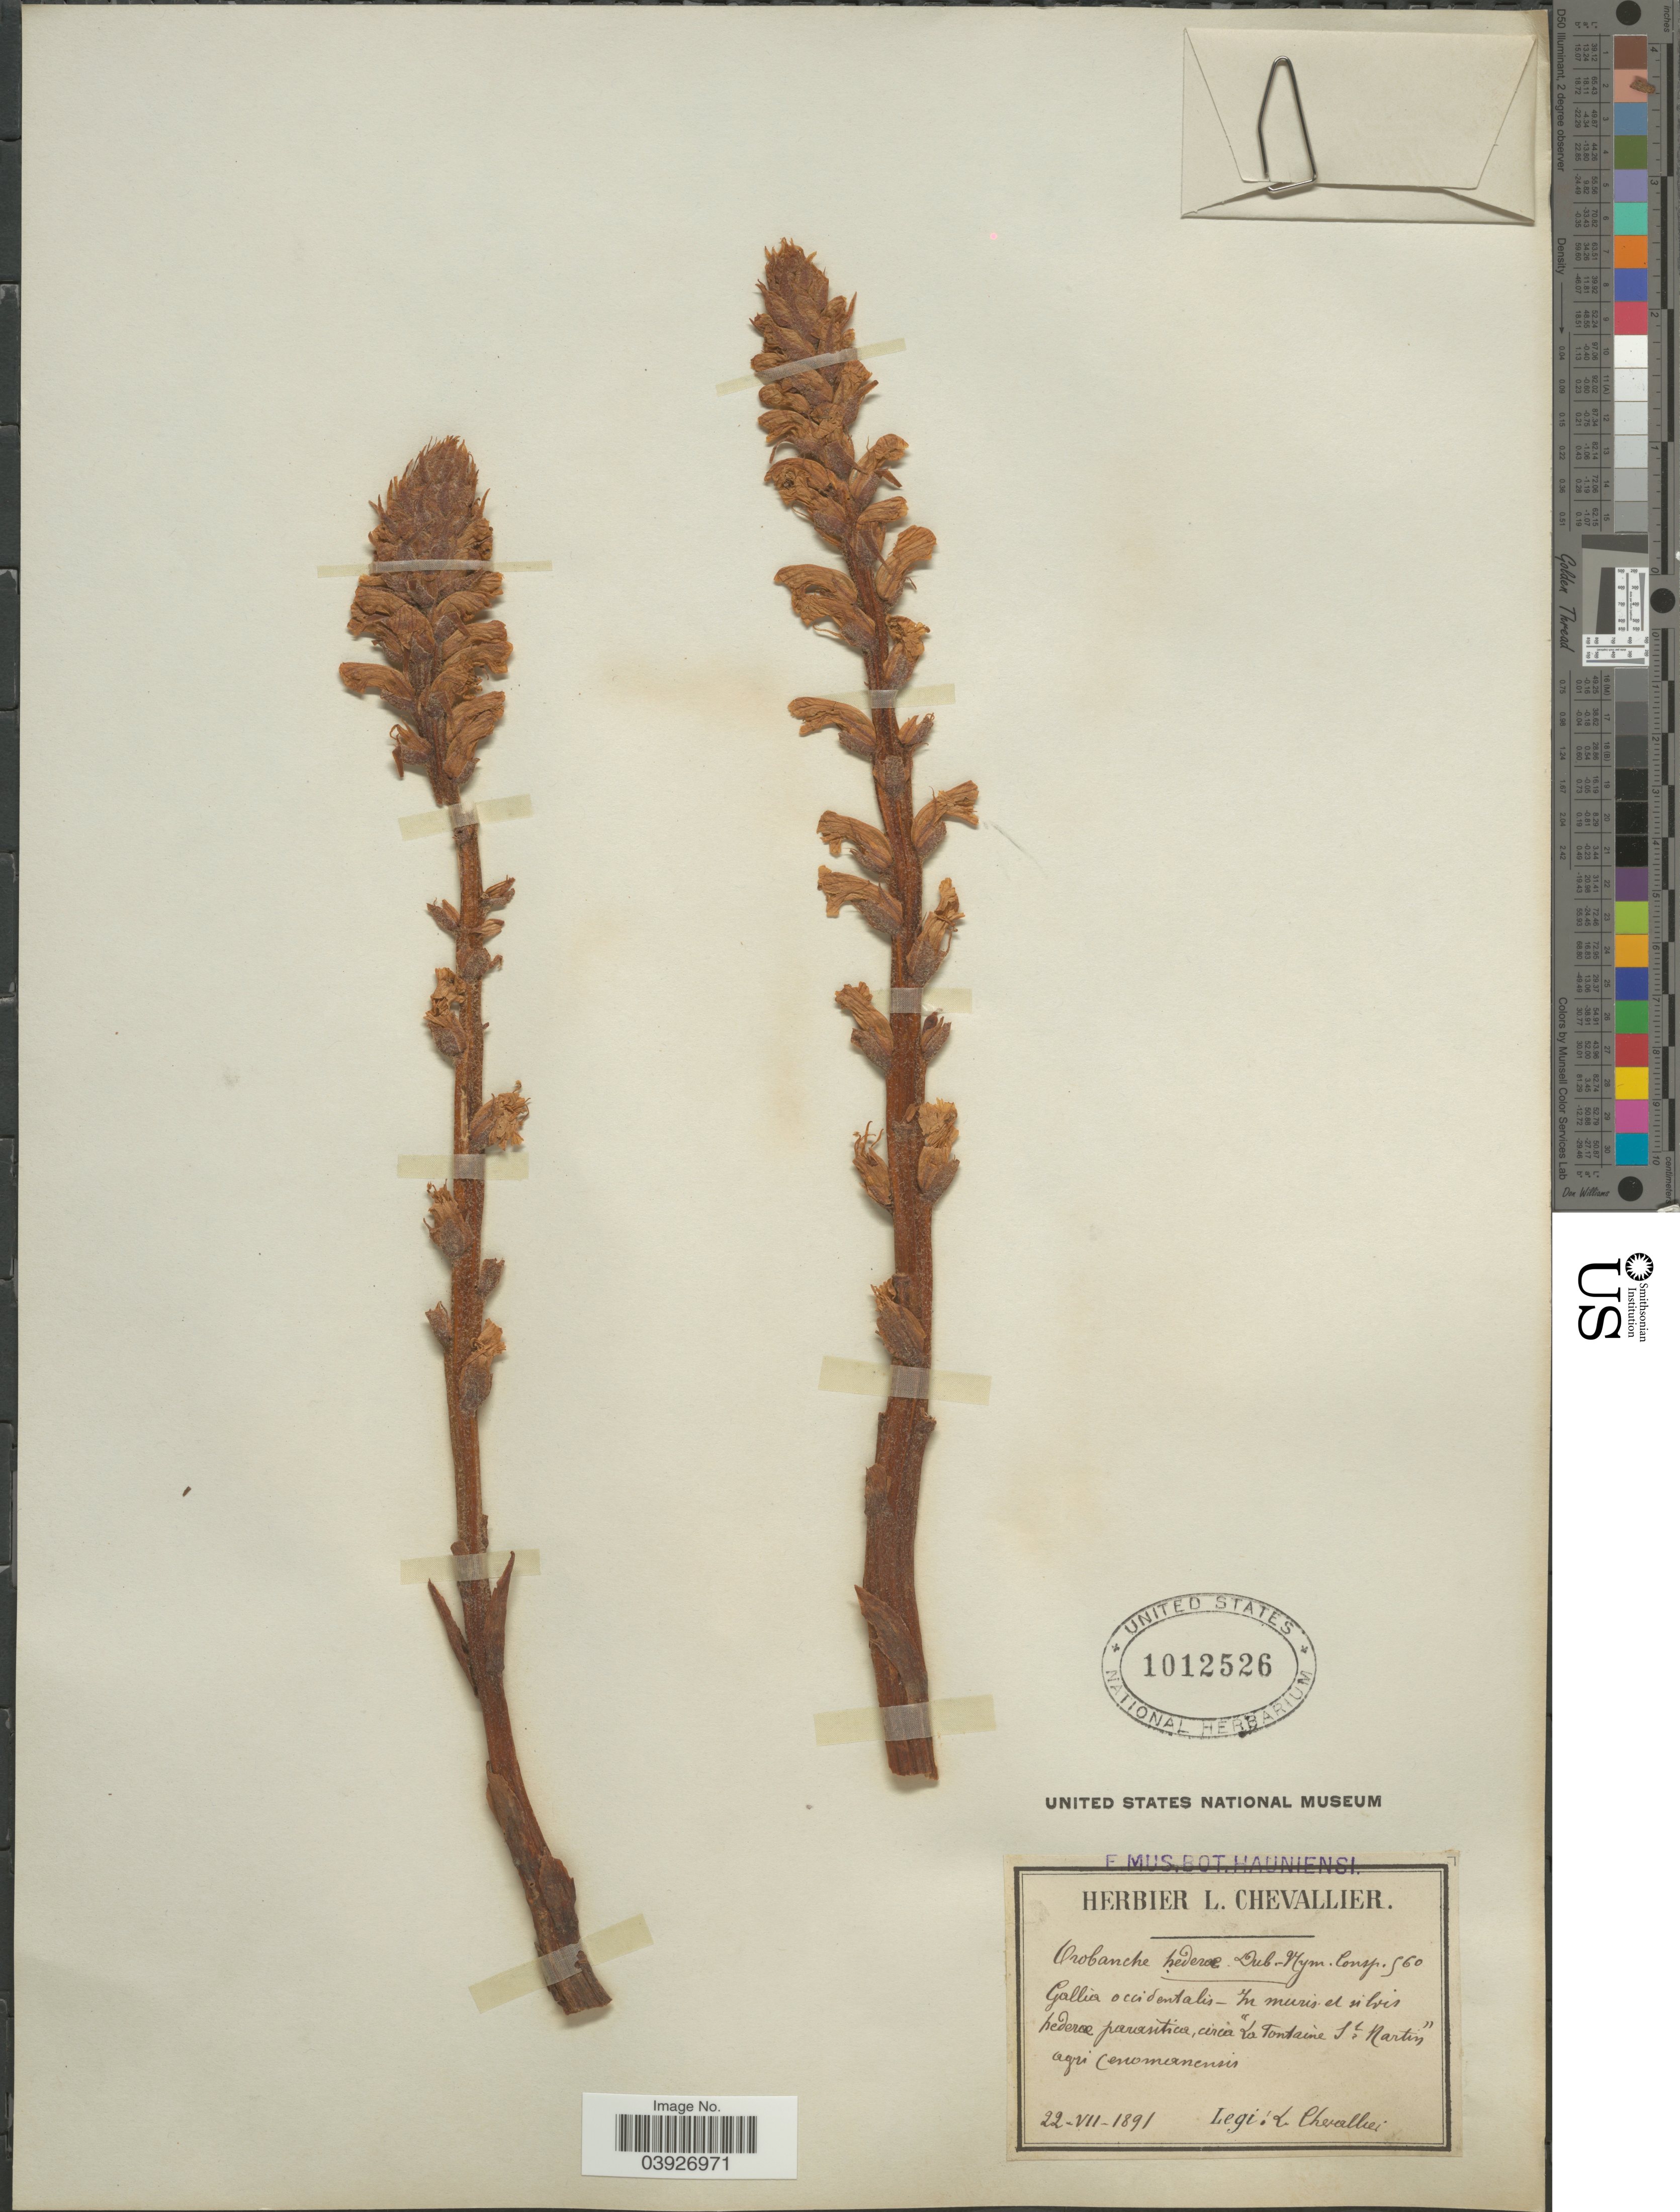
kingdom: Plantae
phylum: Tracheophyta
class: Magnoliopsida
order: Lamiales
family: Orobanchaceae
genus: Orobanche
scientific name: Orobanche hederae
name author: Duby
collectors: L. Chevallier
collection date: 1891-07-22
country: France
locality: Gallia occidentalis - In muris et silvis hederæ parantica, circa "La Tontaine St Martin" agri Cenomanenesis. [interpreted]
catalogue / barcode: US 1012526